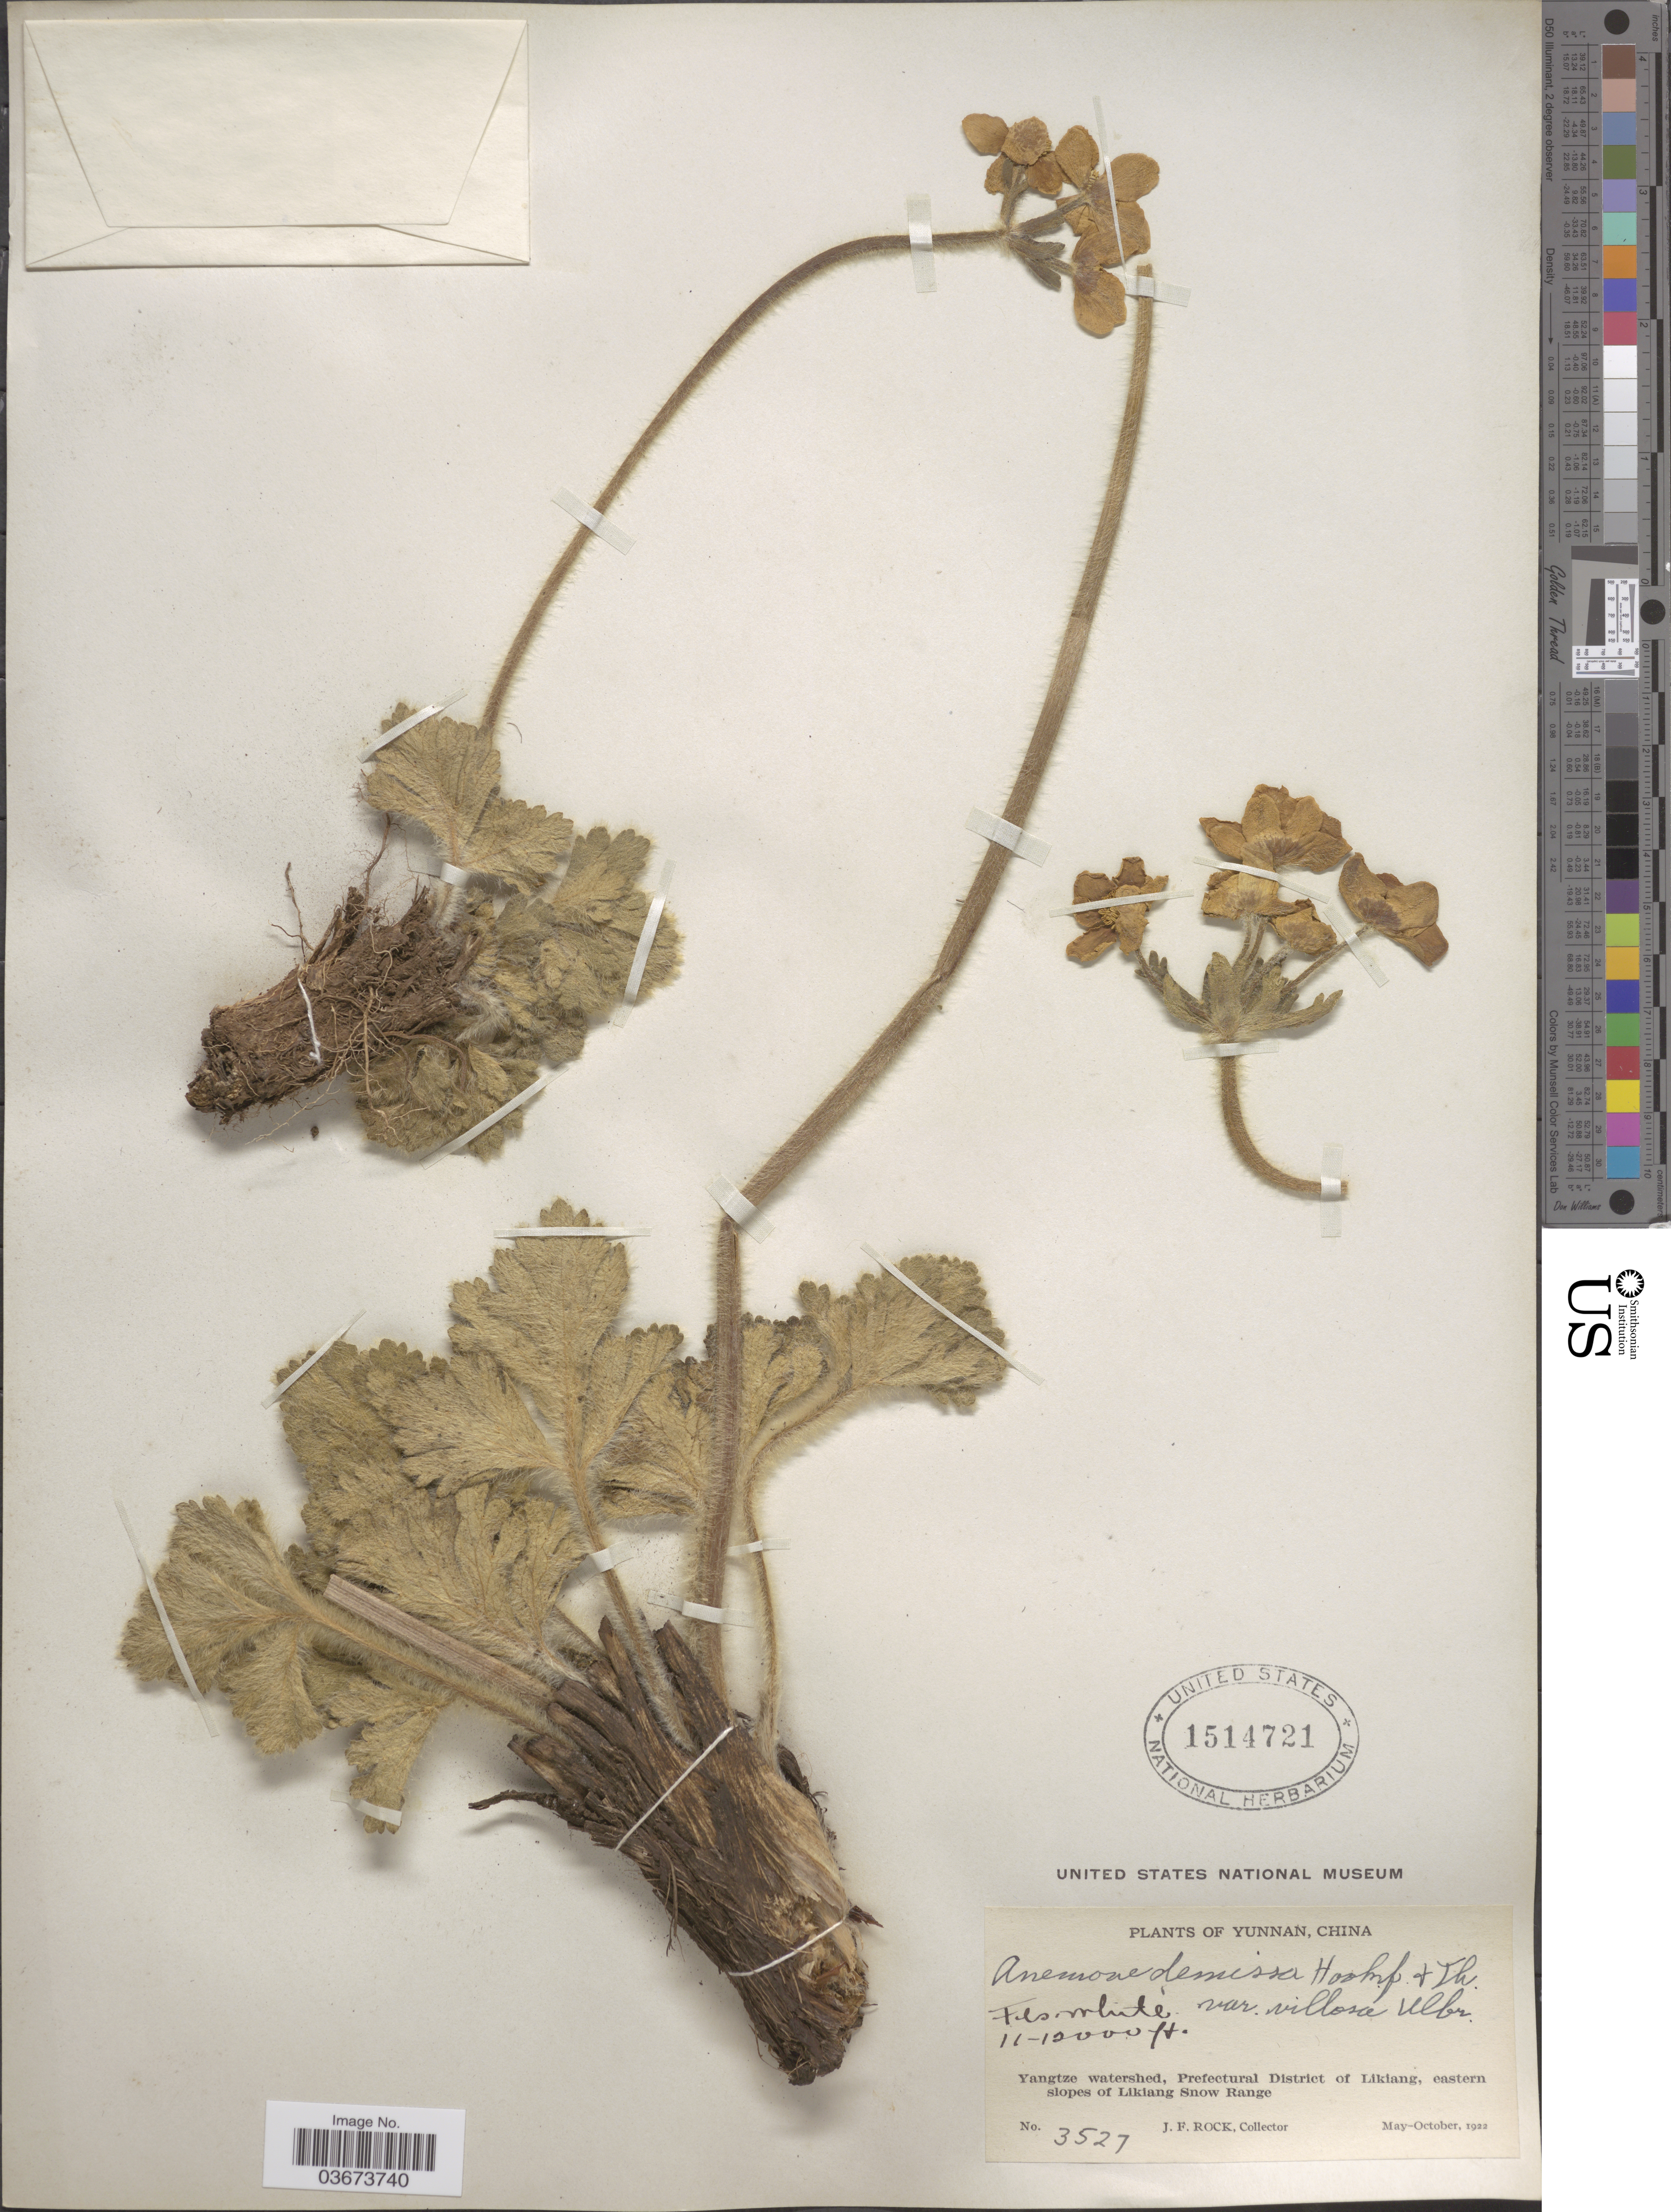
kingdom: Plantae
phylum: Tracheophyta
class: Magnoliopsida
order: Ranunculales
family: Ranunculaceae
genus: Anemone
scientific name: Anemone demissa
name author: (Thomson) Hook.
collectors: J. Rock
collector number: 3527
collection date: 1922-05/1922-10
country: China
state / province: Yunnan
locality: Yangtze watershed, Prefectural District of Likiang, eastern slopes of Likiang Snow Range.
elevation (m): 3353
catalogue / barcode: US 1514721